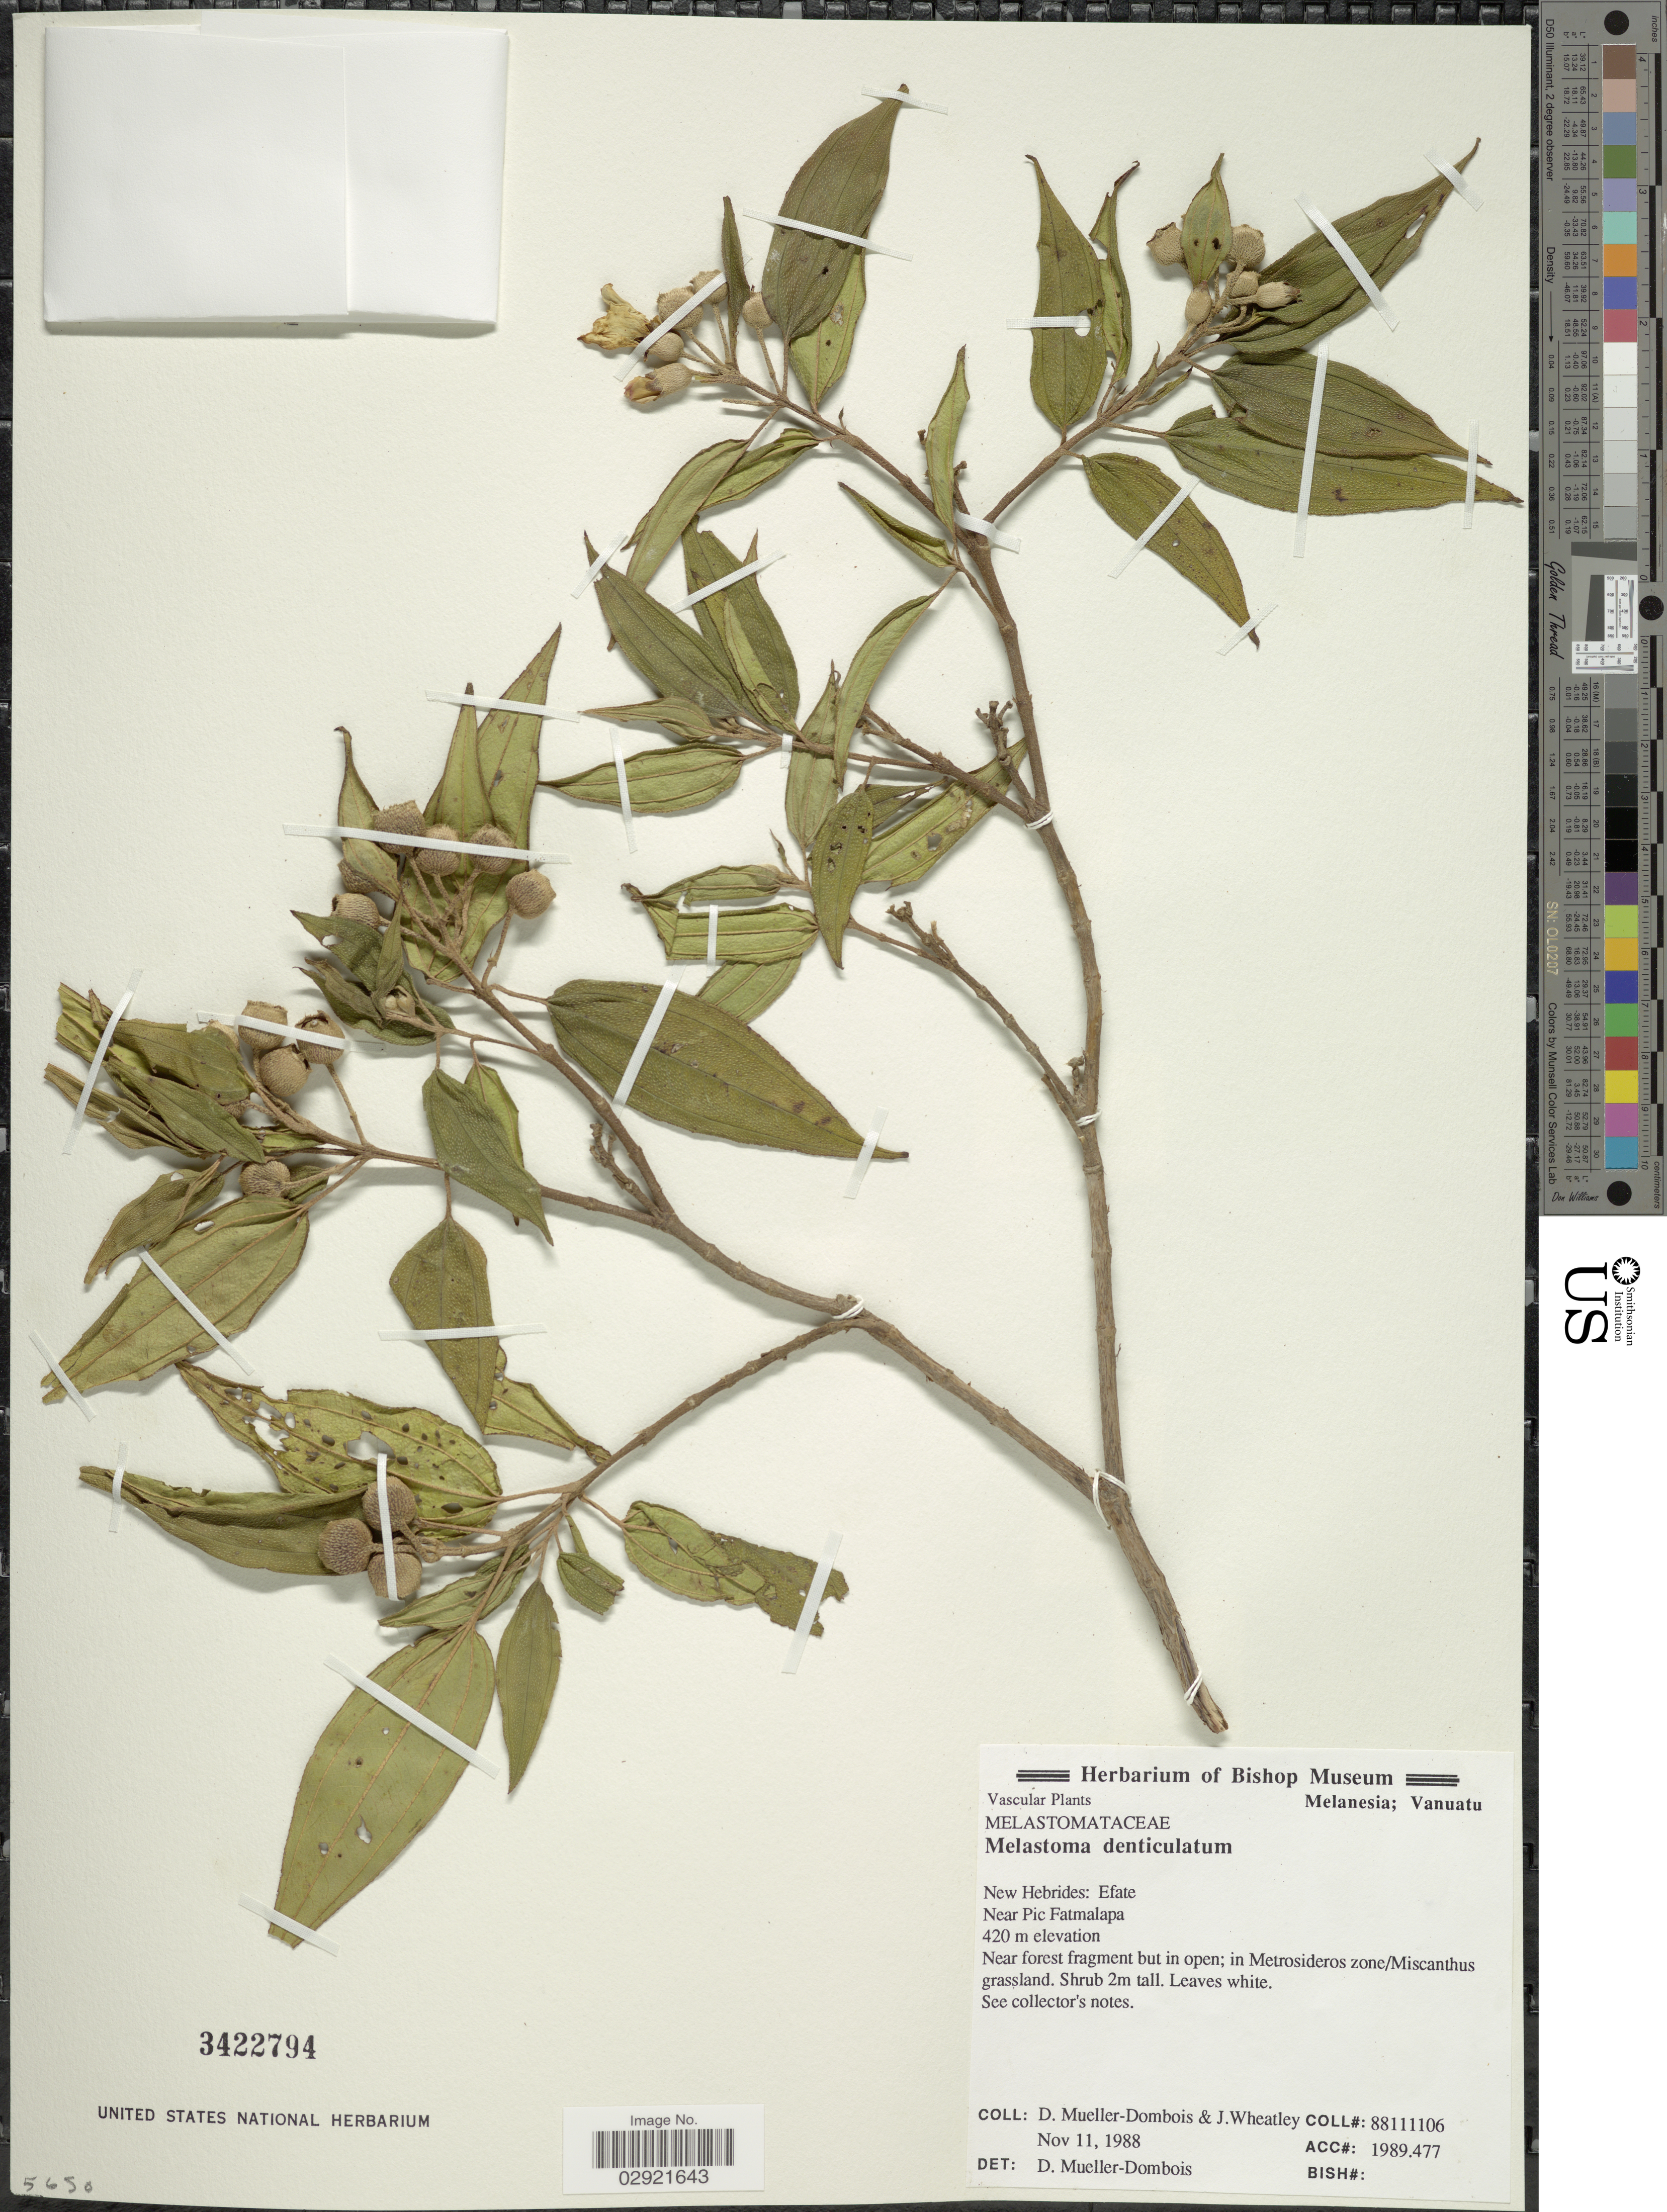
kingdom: Plantae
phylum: Tracheophyta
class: Magnoliopsida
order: Myrtales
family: Melastomataceae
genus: Melastoma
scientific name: Melastoma malabathricum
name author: L.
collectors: D. Mueller-Dombois & J. Wheatley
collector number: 88111106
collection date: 1988-11-11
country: Vanuatu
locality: Melanesia; Vanuatu. Near Pic Fatmalapa.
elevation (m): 420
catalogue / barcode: US 3422794